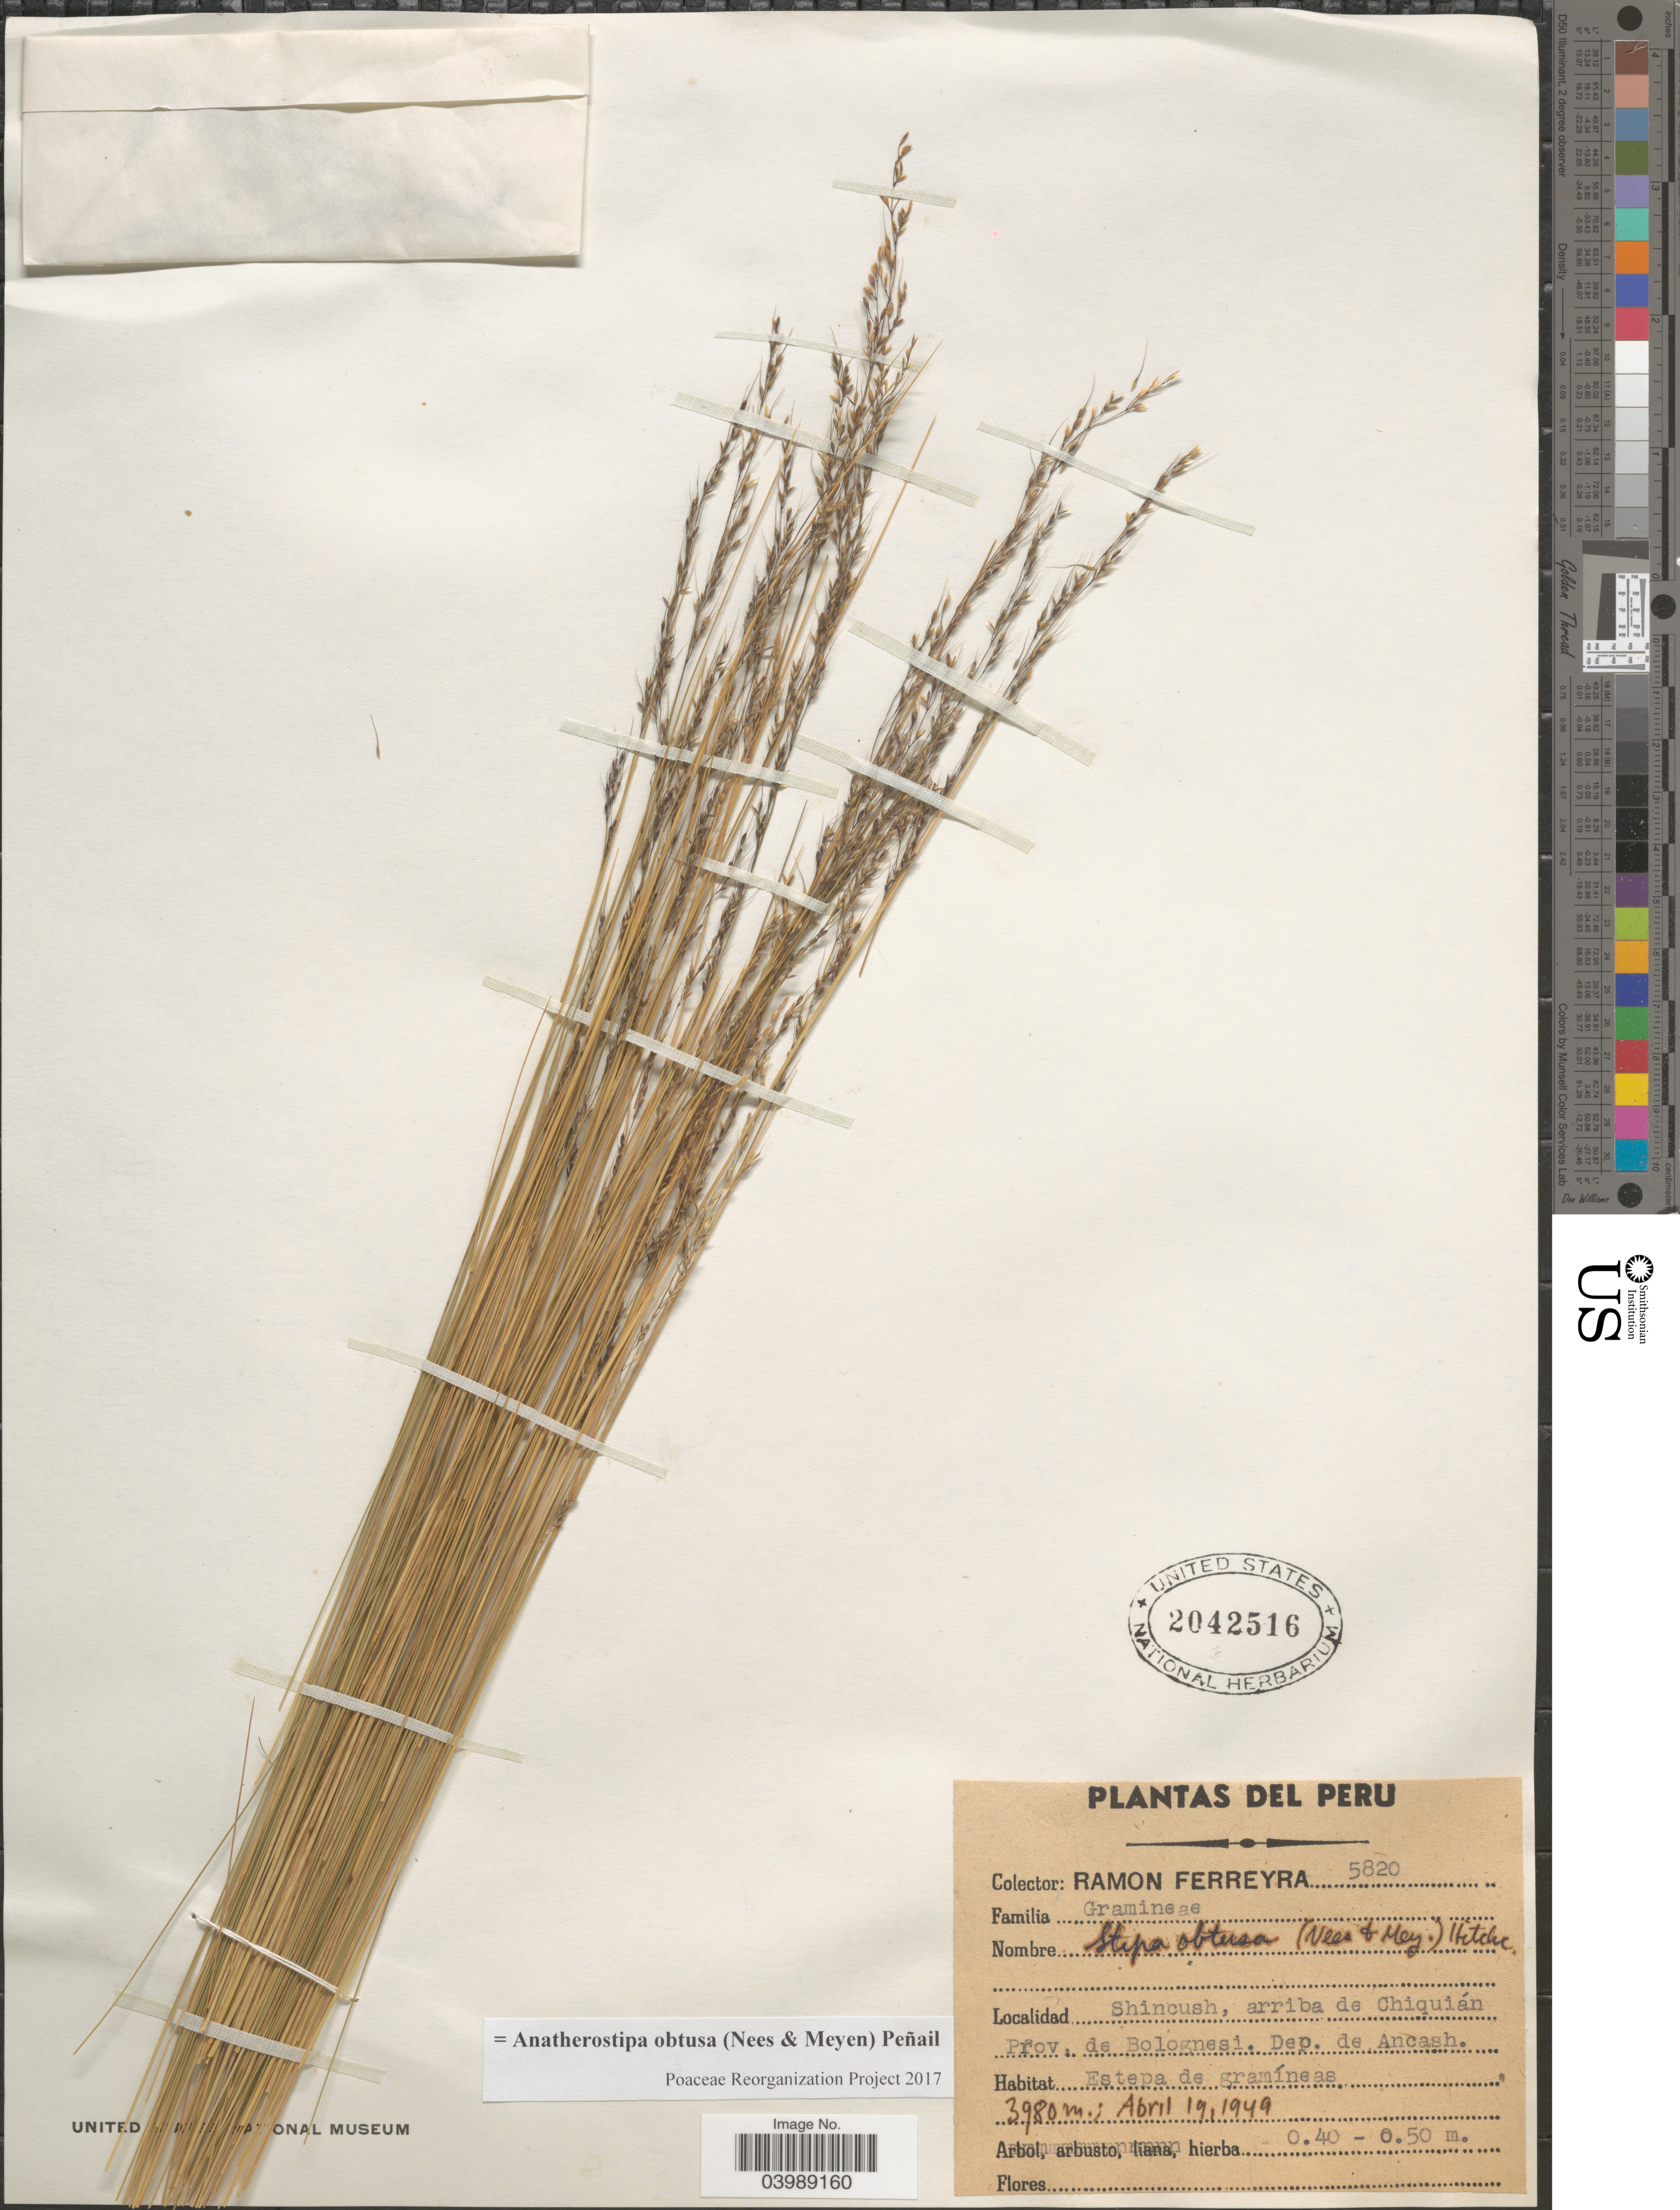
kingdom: Plantae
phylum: Tracheophyta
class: Liliopsida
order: Poales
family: Poaceae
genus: Anatherostipa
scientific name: Anatherostipa obtusa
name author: (Nees & Meyen) Peñailillo B.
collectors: R. A. Ferreyra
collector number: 5820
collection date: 1949-04-19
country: Peru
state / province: Ancash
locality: Shincush, arriba de Chiquián. Prov. de Bolognesi. Dep. de Ancash.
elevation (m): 3980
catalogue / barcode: US 2042516